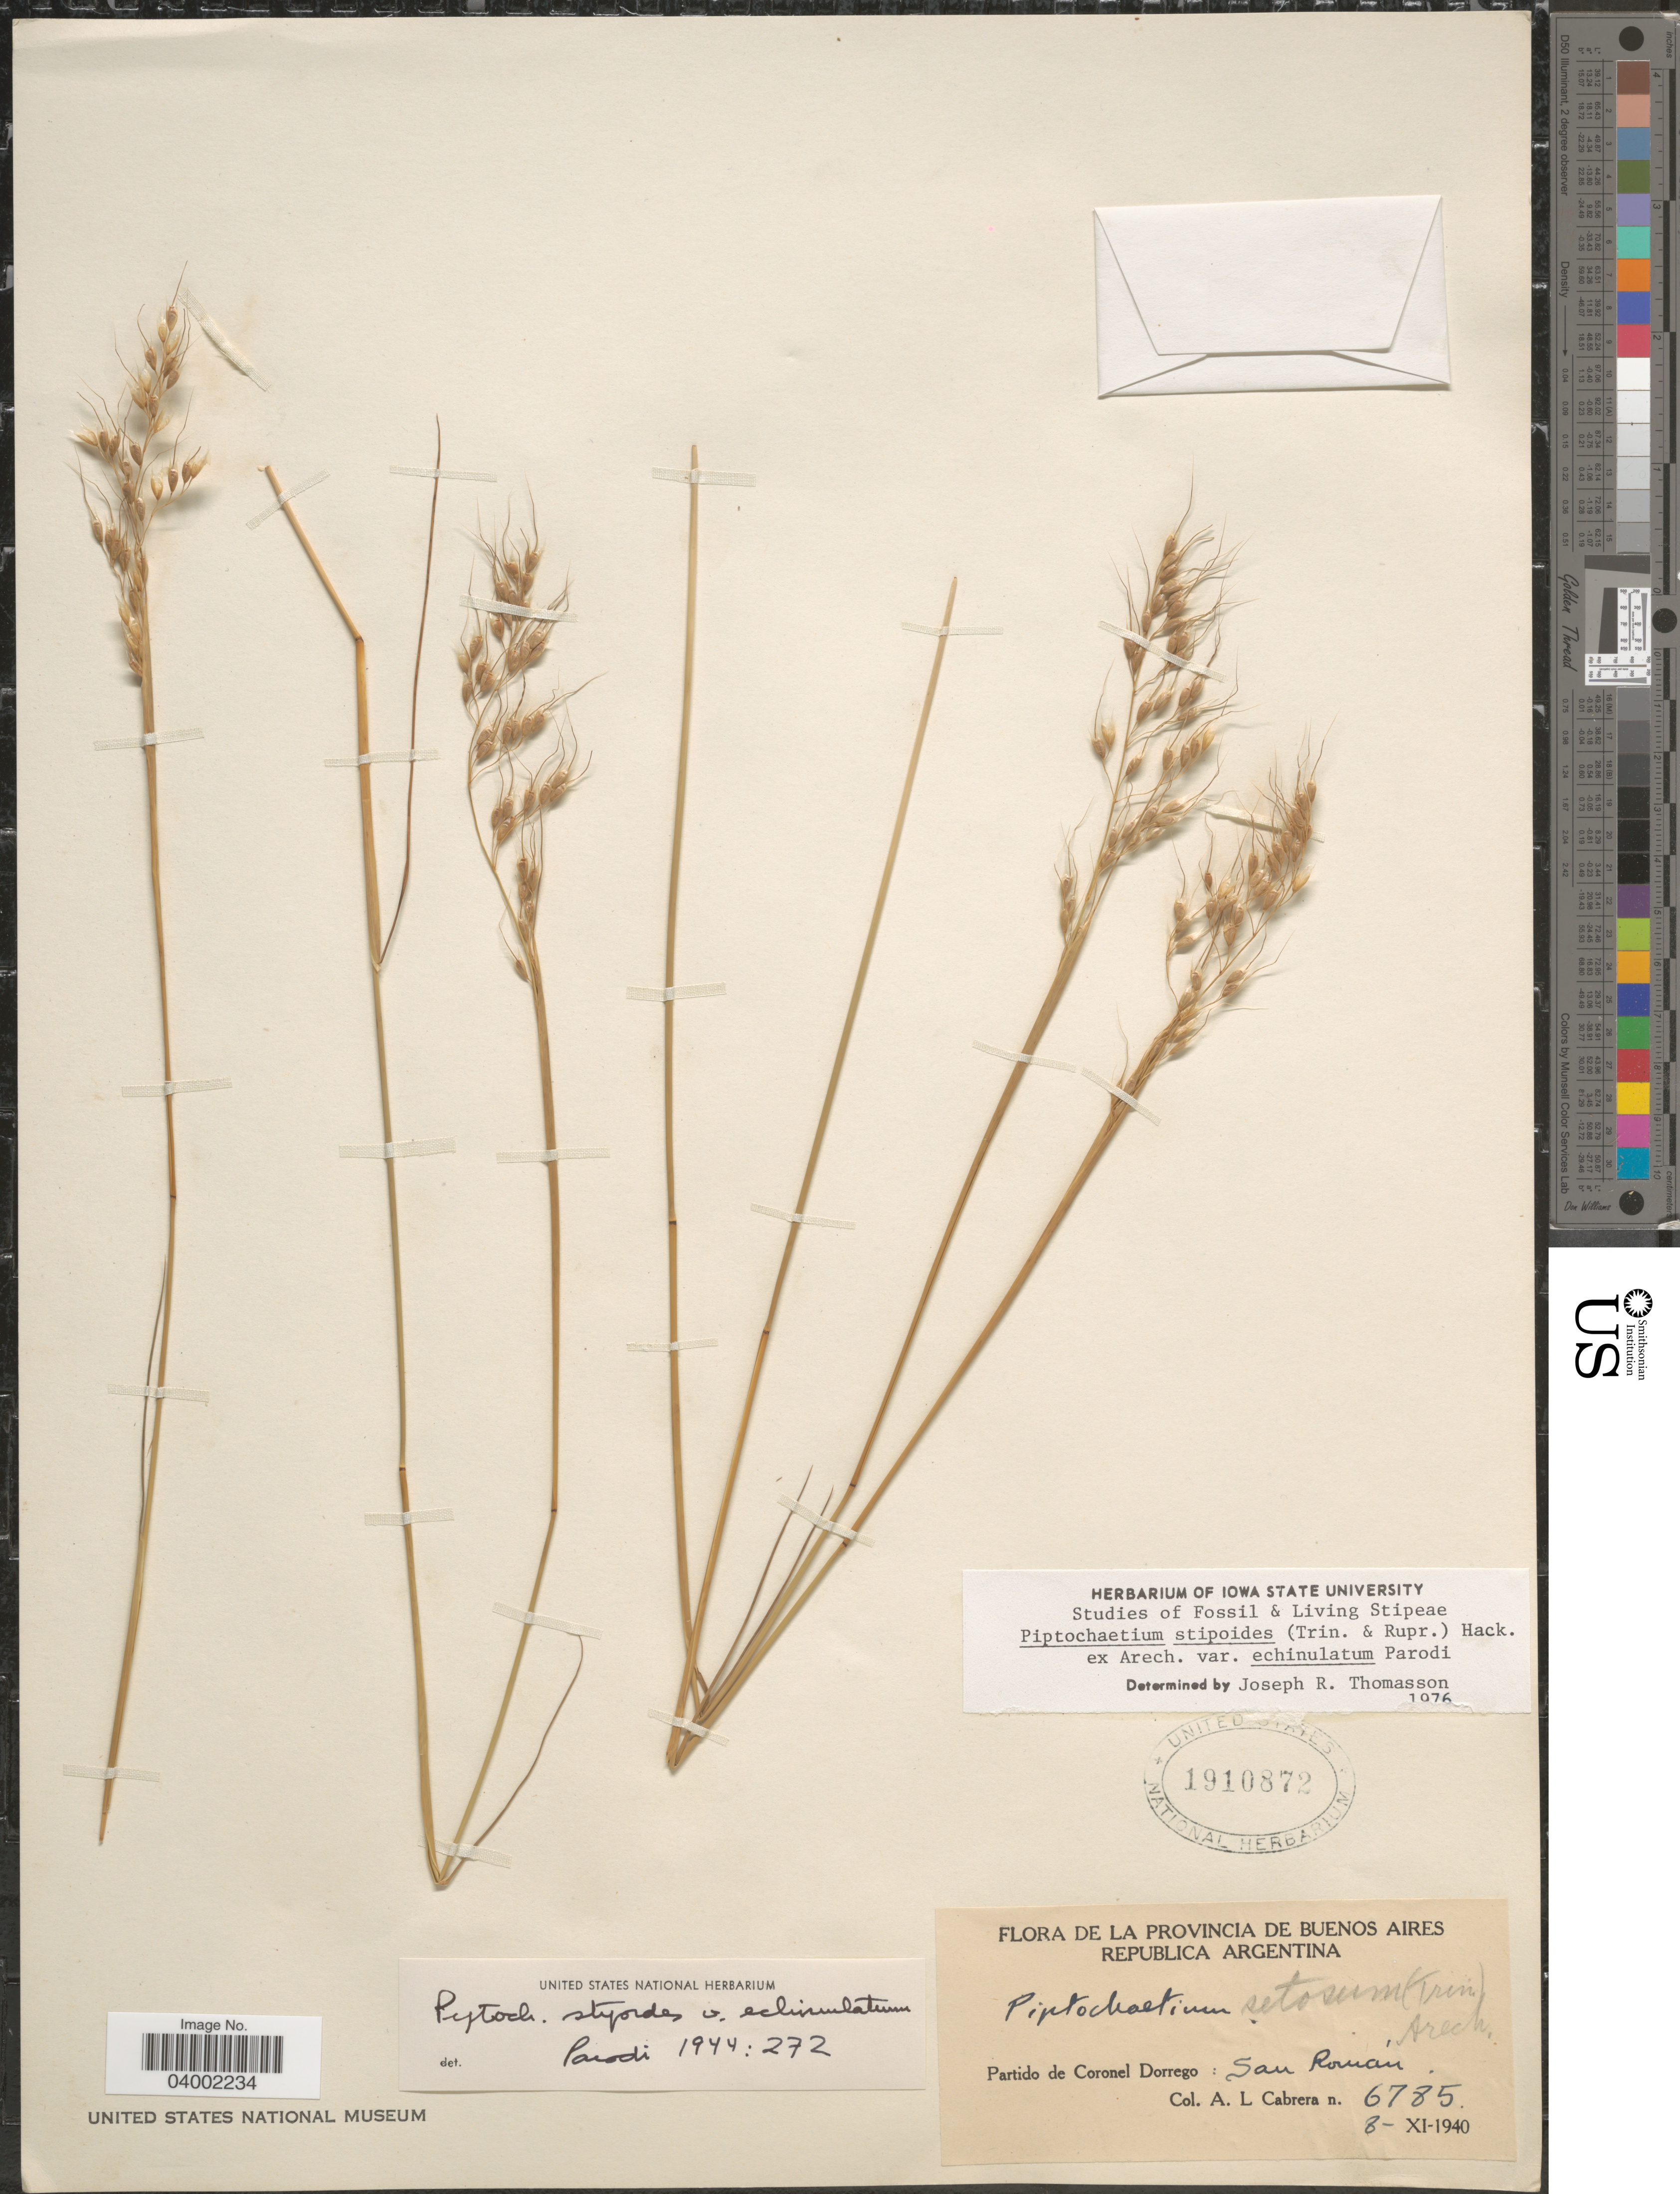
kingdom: Plantae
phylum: Tracheophyta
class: Liliopsida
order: Poales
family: Poaceae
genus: Piptochaetium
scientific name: Piptochaetium stipoides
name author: (Trin. & Rupr.) Hack. & Arechav.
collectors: A. L. Cabrera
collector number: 6785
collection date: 1940-11-08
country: Argentina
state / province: Buenos Aires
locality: Republica Argentina. Partido de Coronel Dorrego: San Román.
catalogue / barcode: US 1910872